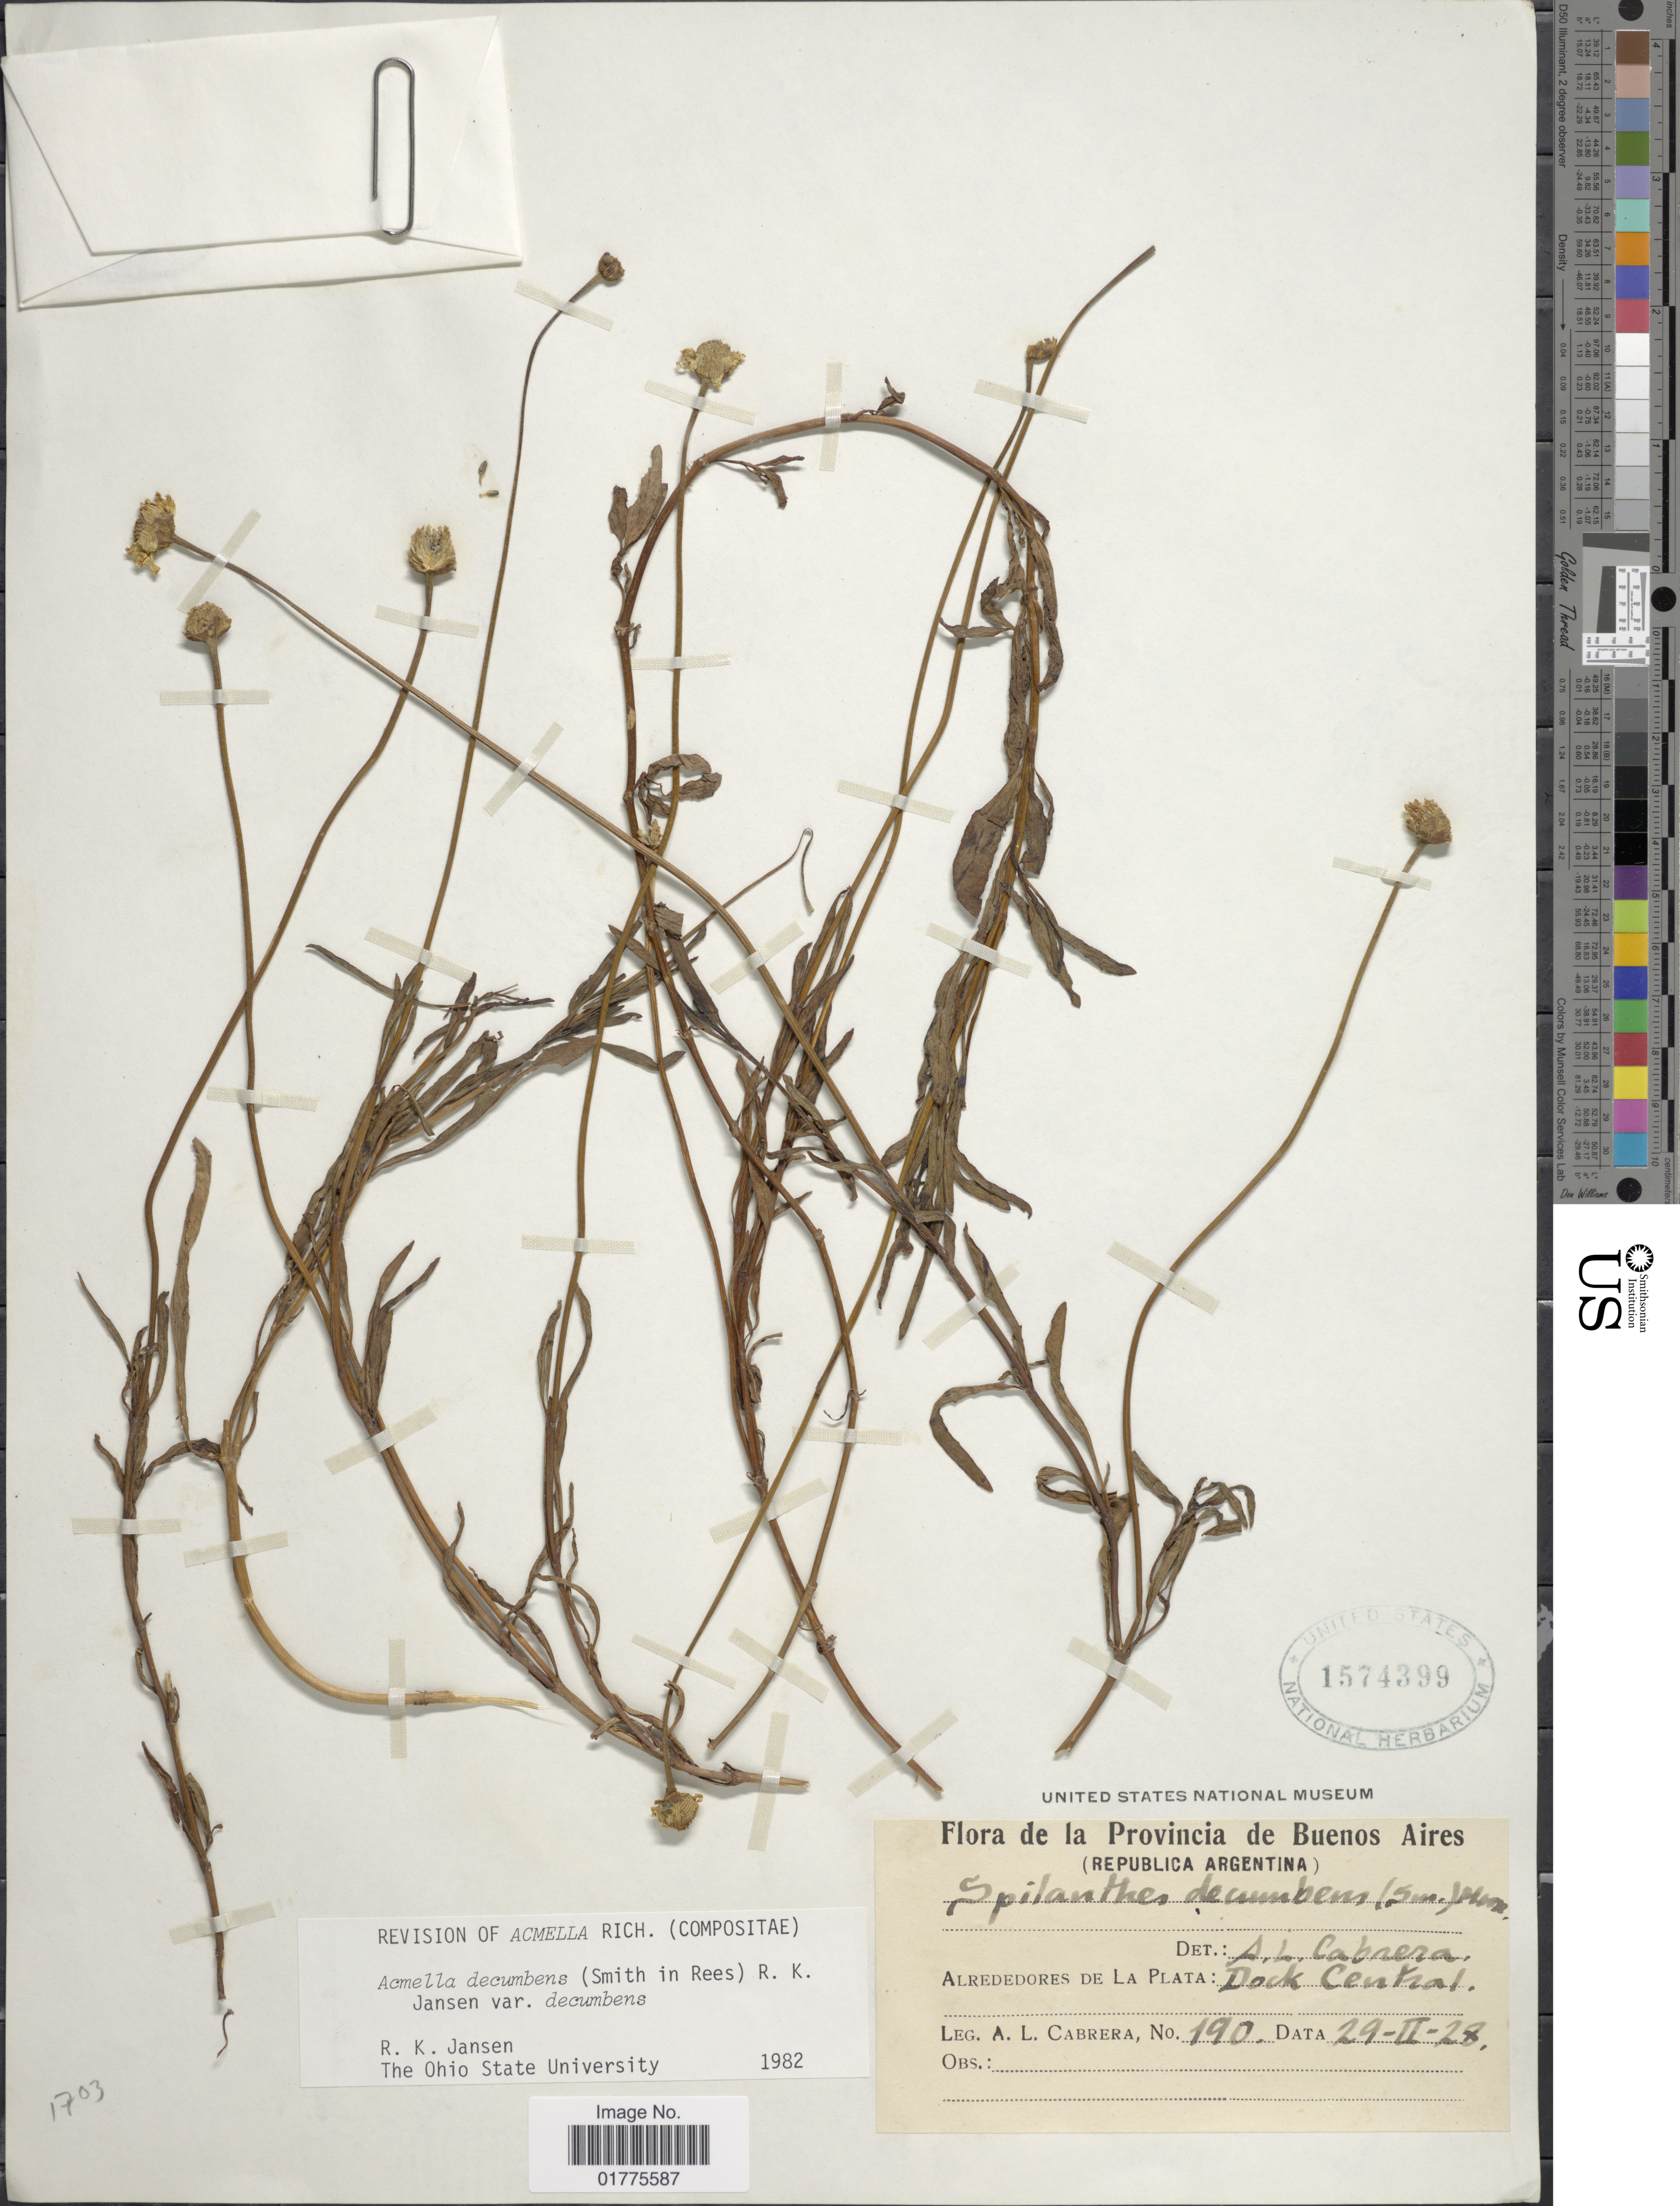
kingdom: Plantae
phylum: Tracheophyta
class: Magnoliopsida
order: Asterales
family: Asteraceae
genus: Acmella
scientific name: Acmella decumbens var. decumbens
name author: (Sm.) R.K. Jansen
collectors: A. L. Cabrera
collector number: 190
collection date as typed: Transcribed d/m/y: 29/2/28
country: Argentina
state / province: Buenos Aires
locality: Alrededores de La Plata: Dock Central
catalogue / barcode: US 1574399